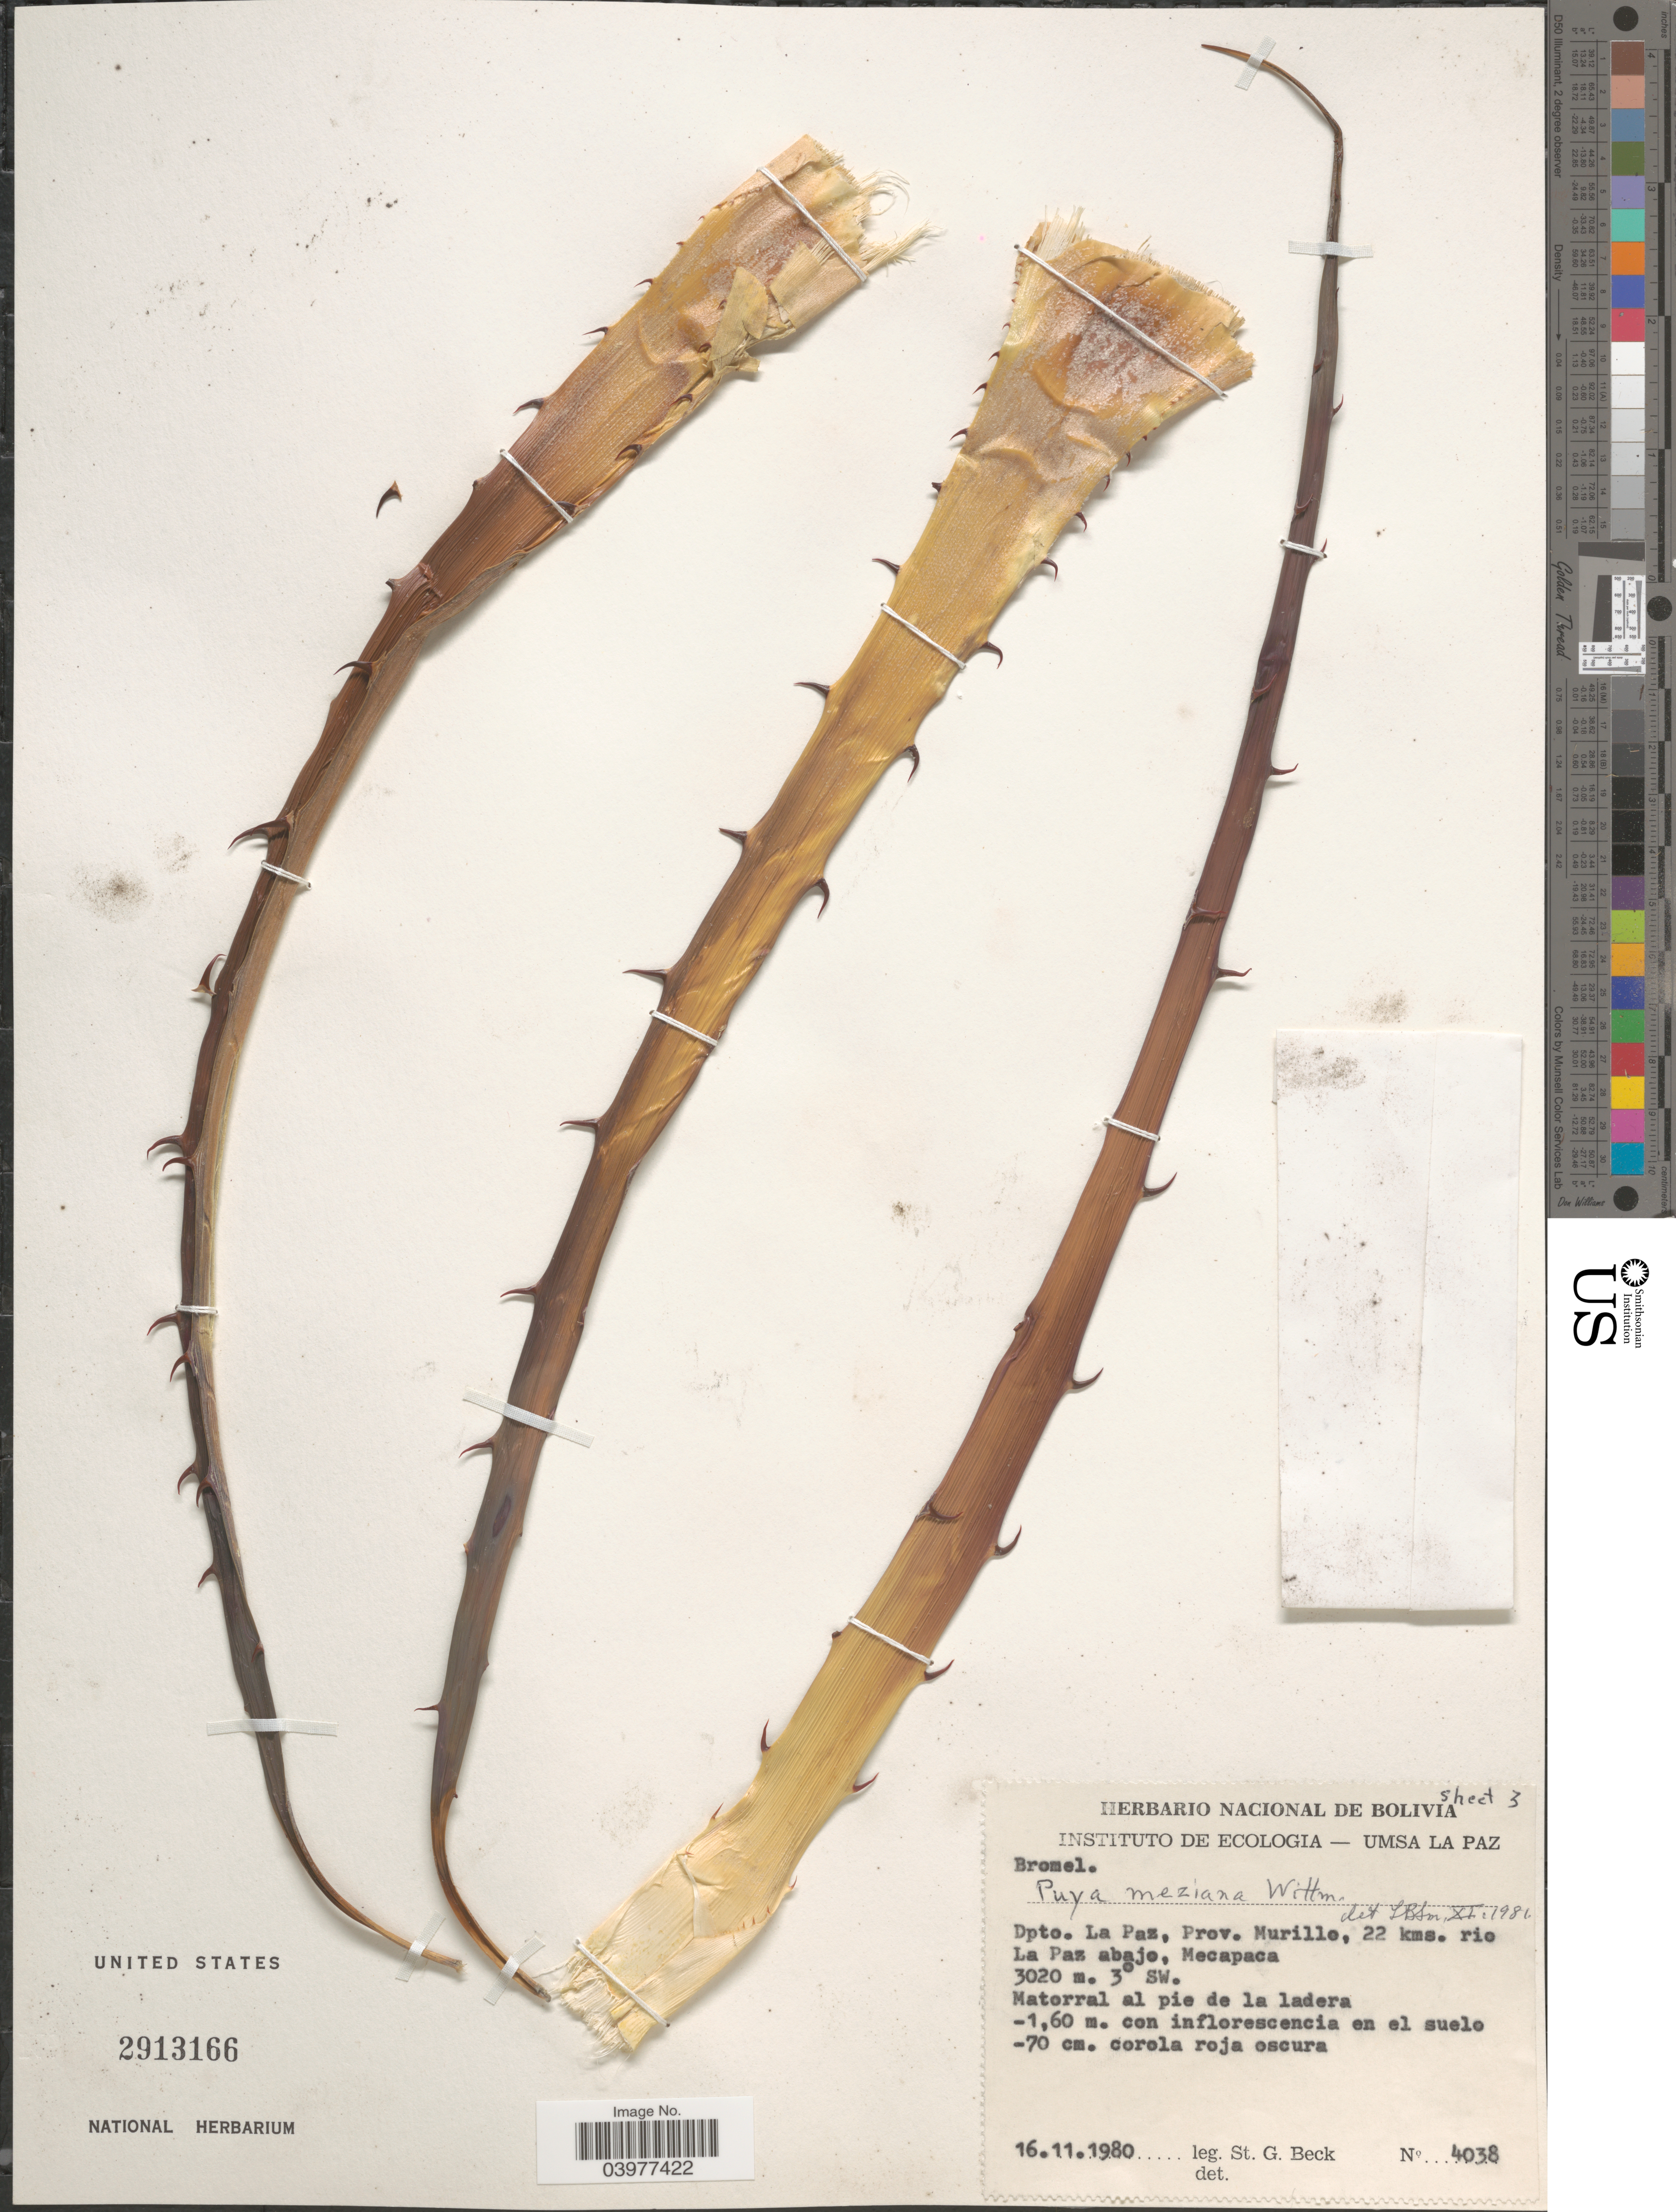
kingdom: Plantae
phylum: Tracheophyta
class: Liliopsida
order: Poales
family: Bromeliaceae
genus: Puya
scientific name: Puya meziana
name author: Wittm.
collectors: S. G. Beck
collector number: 4038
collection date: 1980-11-16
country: Bolivia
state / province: La Paz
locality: Dpto. La Paz, Prov. Murillo, 22 kms. rio La Paz abajo, Mecapaca. 3º SW. Matorral al pie de la ladera.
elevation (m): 3020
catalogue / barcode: US 2913166